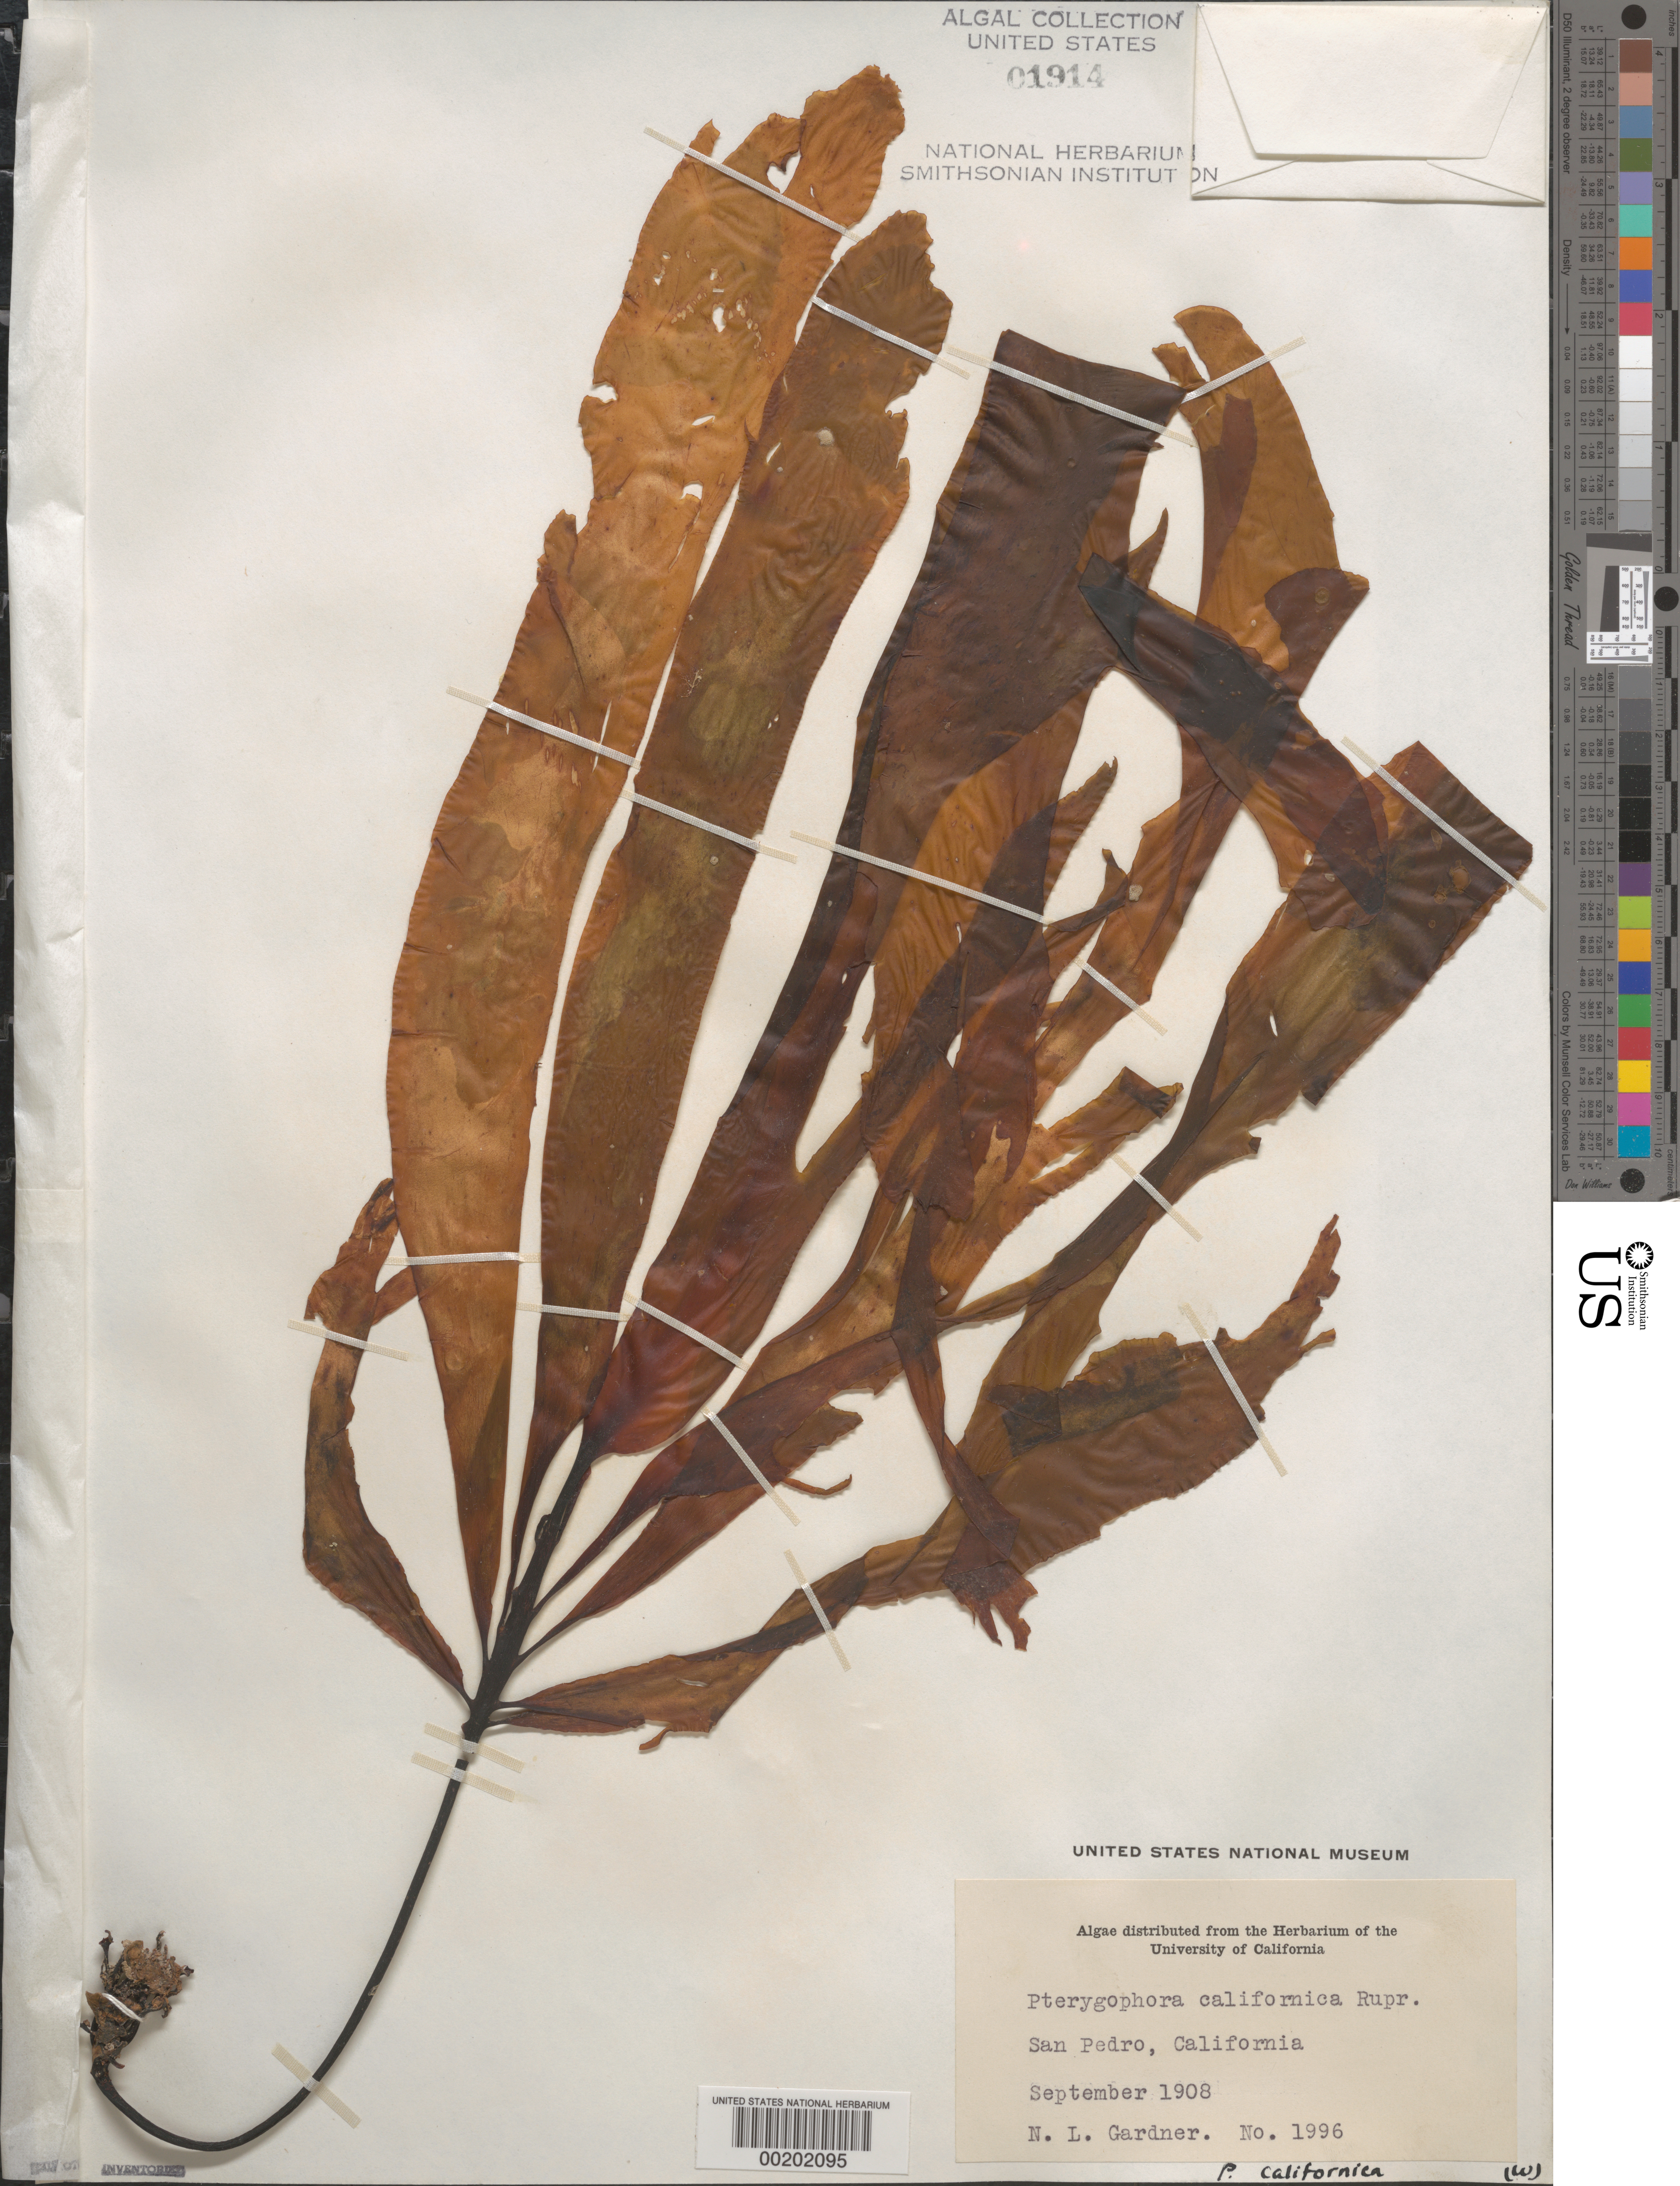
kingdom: Chromista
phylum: Ochrophyta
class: Phaeophyceae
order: Laminariales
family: Alariaceae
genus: Pterygophora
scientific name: Pterygophora californica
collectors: N. Gardner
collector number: NLG 1996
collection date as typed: Sep 1908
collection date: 1908-09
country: United States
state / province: California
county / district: Los Angeles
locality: San Pedro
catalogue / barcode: US 1914